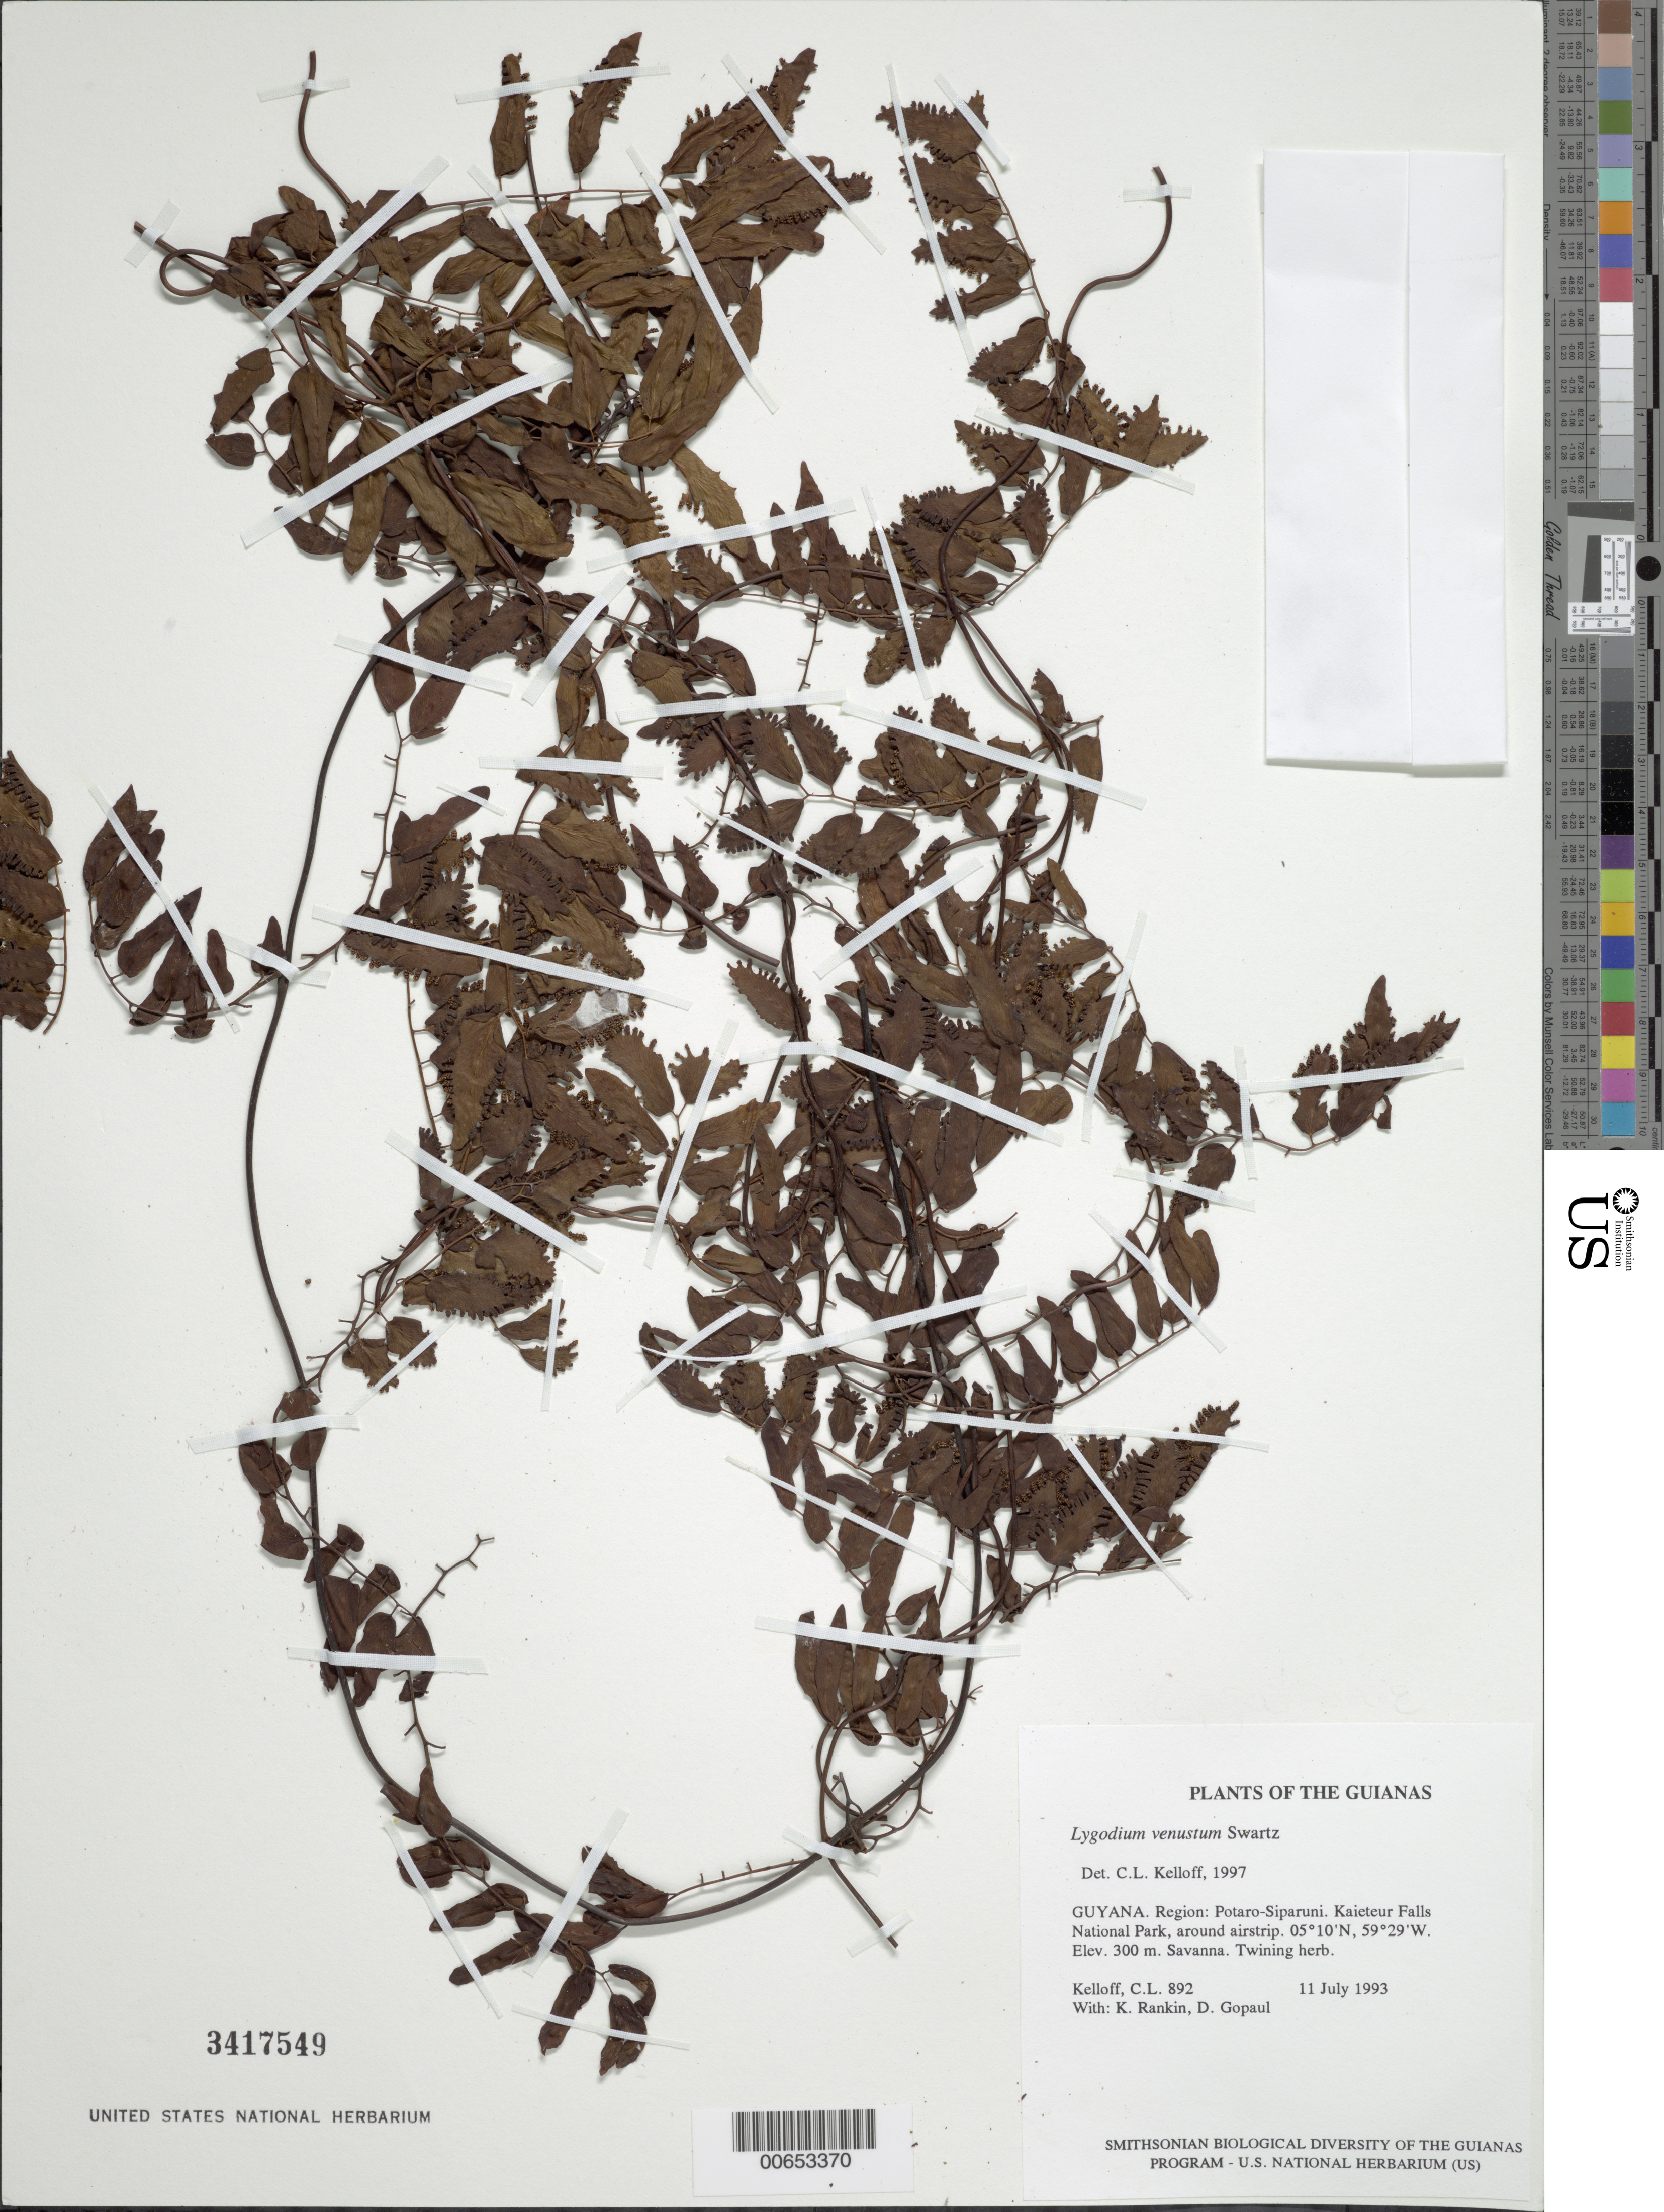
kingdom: Plantae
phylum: Tracheophyta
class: Polypodiopsida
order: Schizaeales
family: Lygodiaceae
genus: Lygodium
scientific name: Lygodium venustum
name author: Sw.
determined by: Kelloff, Carol L., (US), Smithsonian Institution - National Museum of Natural History (UNITED STATES)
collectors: C. L. Kelloff, K. Rankin & D. Gopaul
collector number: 892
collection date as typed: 11 July 1993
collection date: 1993-07-11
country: Guyana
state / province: Potaro-Siparuni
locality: Kaieteur Falls National Park, around airstrip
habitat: Savanna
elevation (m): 300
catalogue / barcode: US 3417549